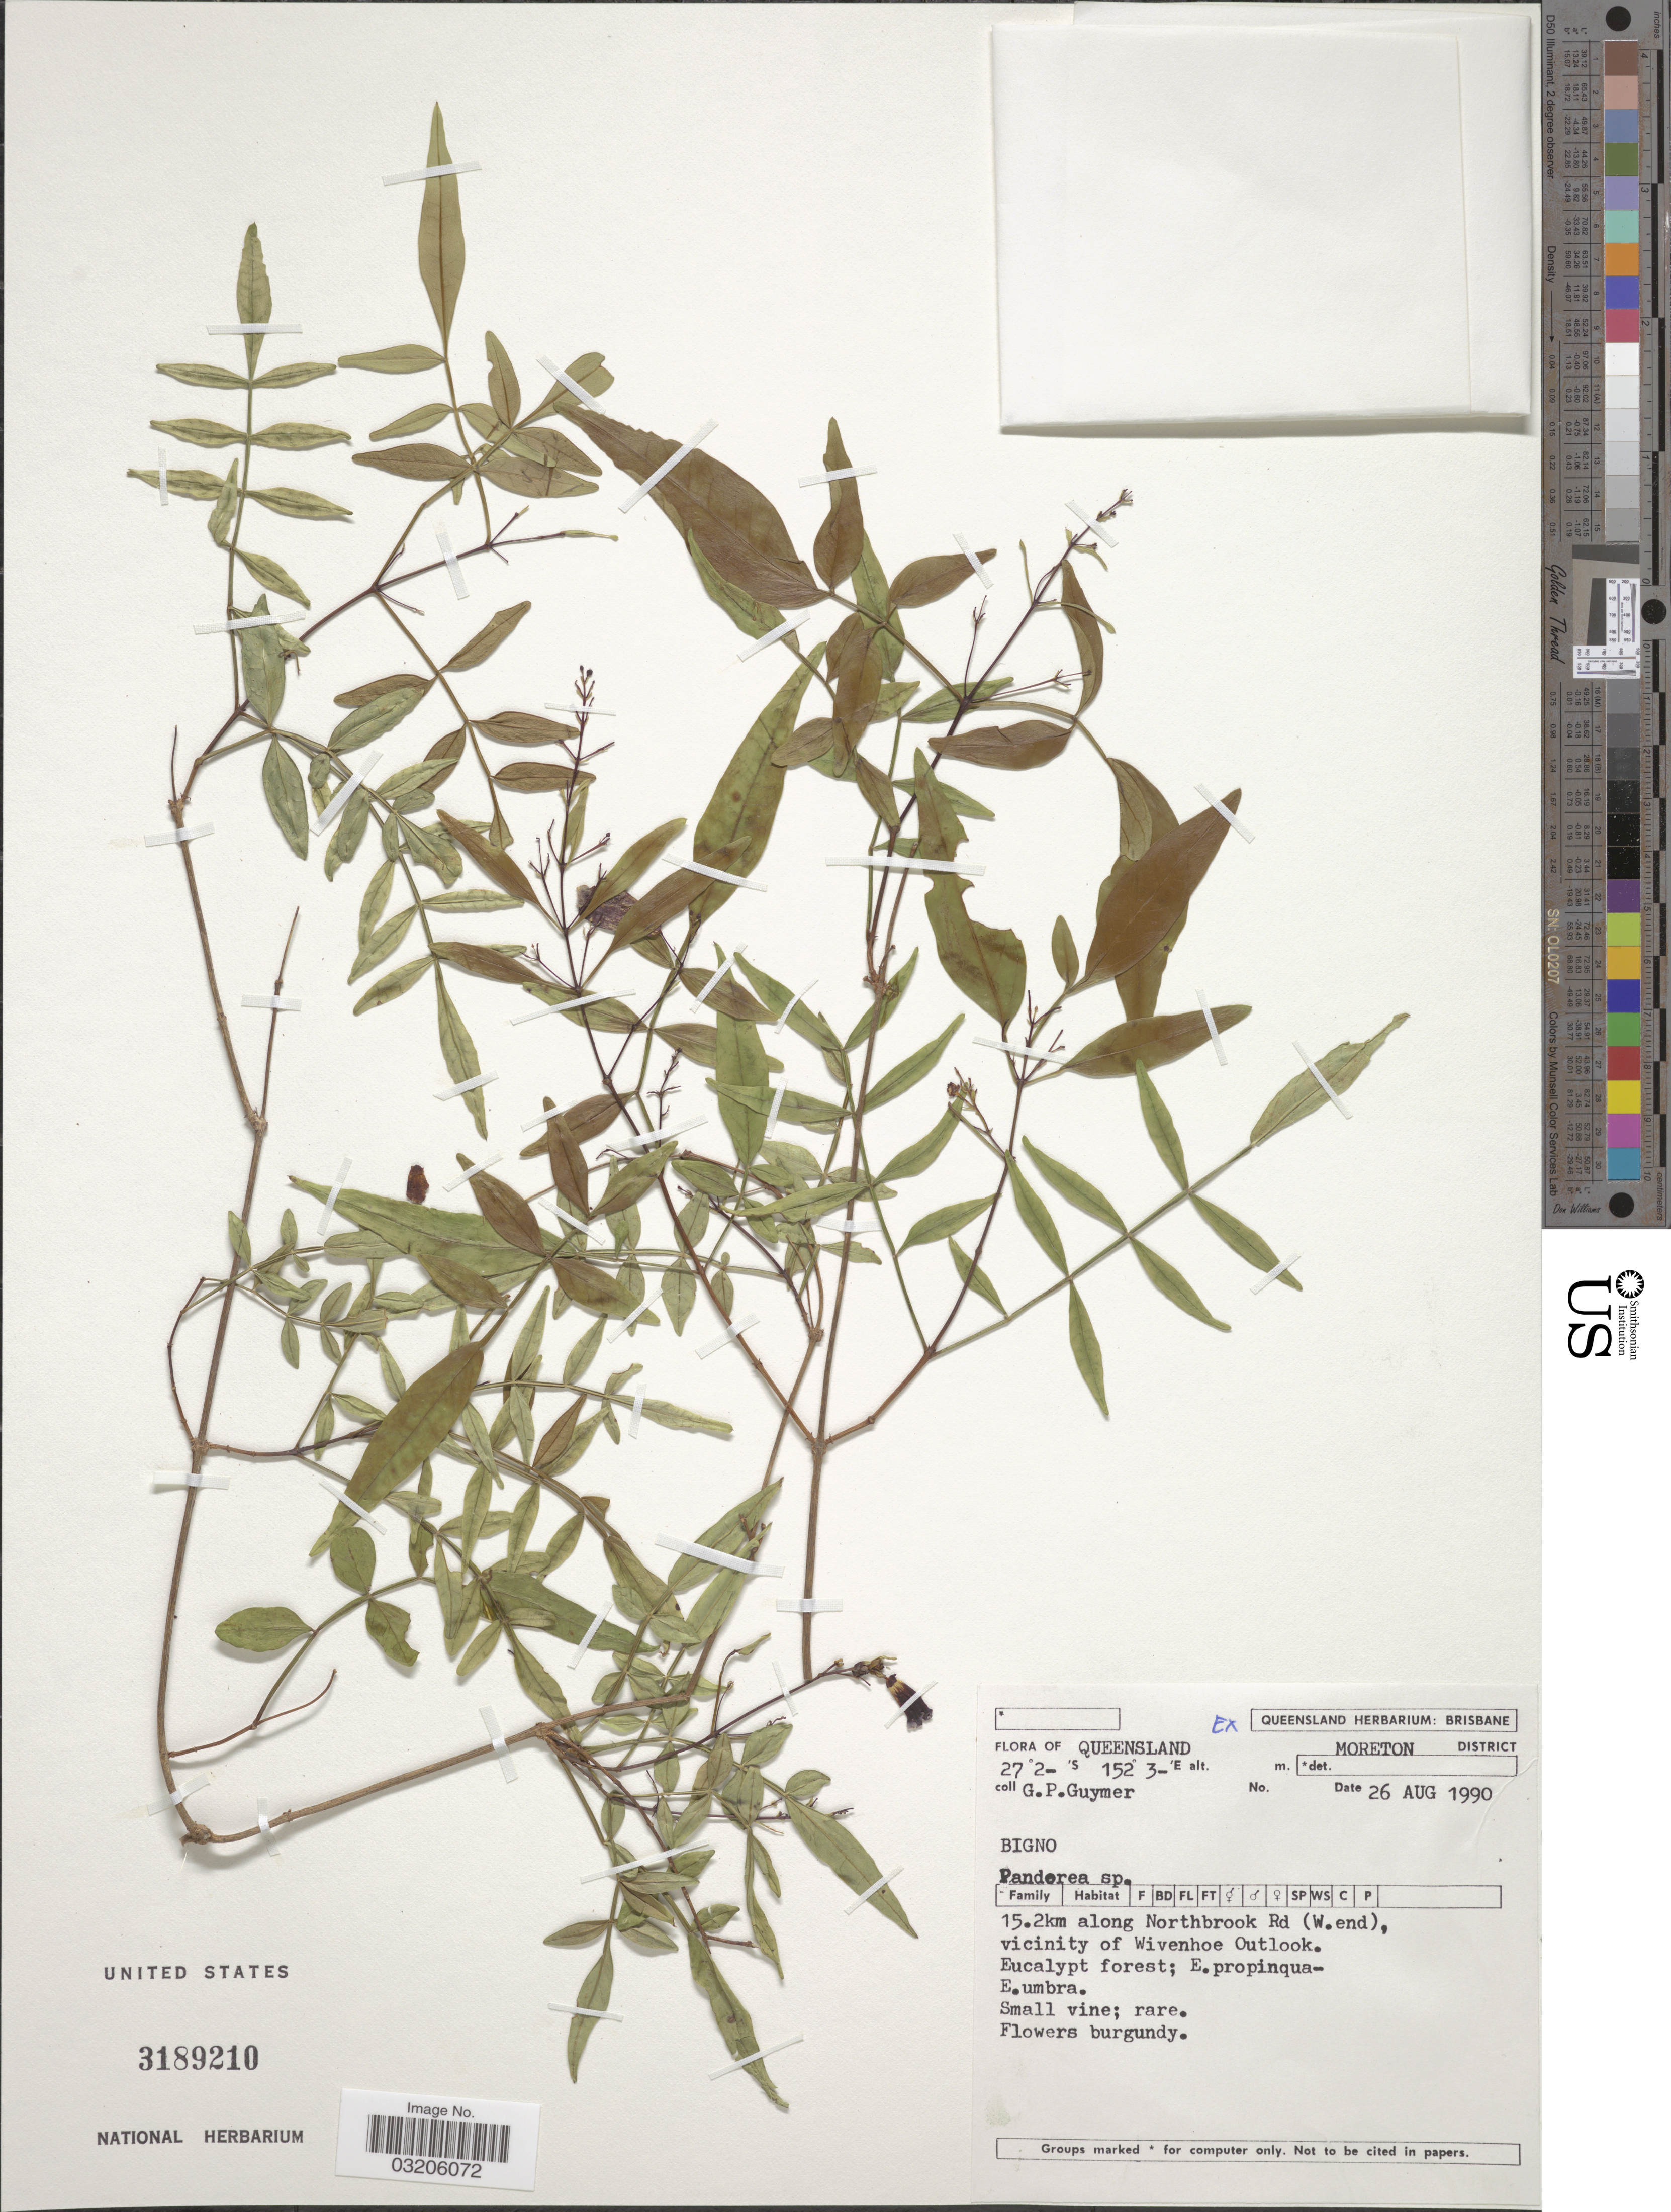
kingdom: Plantae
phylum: Tracheophyta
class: Magnoliopsida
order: Lamiales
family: Bignoniaceae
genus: Pandorea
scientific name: Pandorea sp.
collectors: G. P. Guymer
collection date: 1990-08-26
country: Australia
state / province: Queensland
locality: Moreton District. 15.2km along Northbrook Rd (W. end), vicinity of Wivenhoe Outlook. Eucalypt forest.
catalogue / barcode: US 3189210